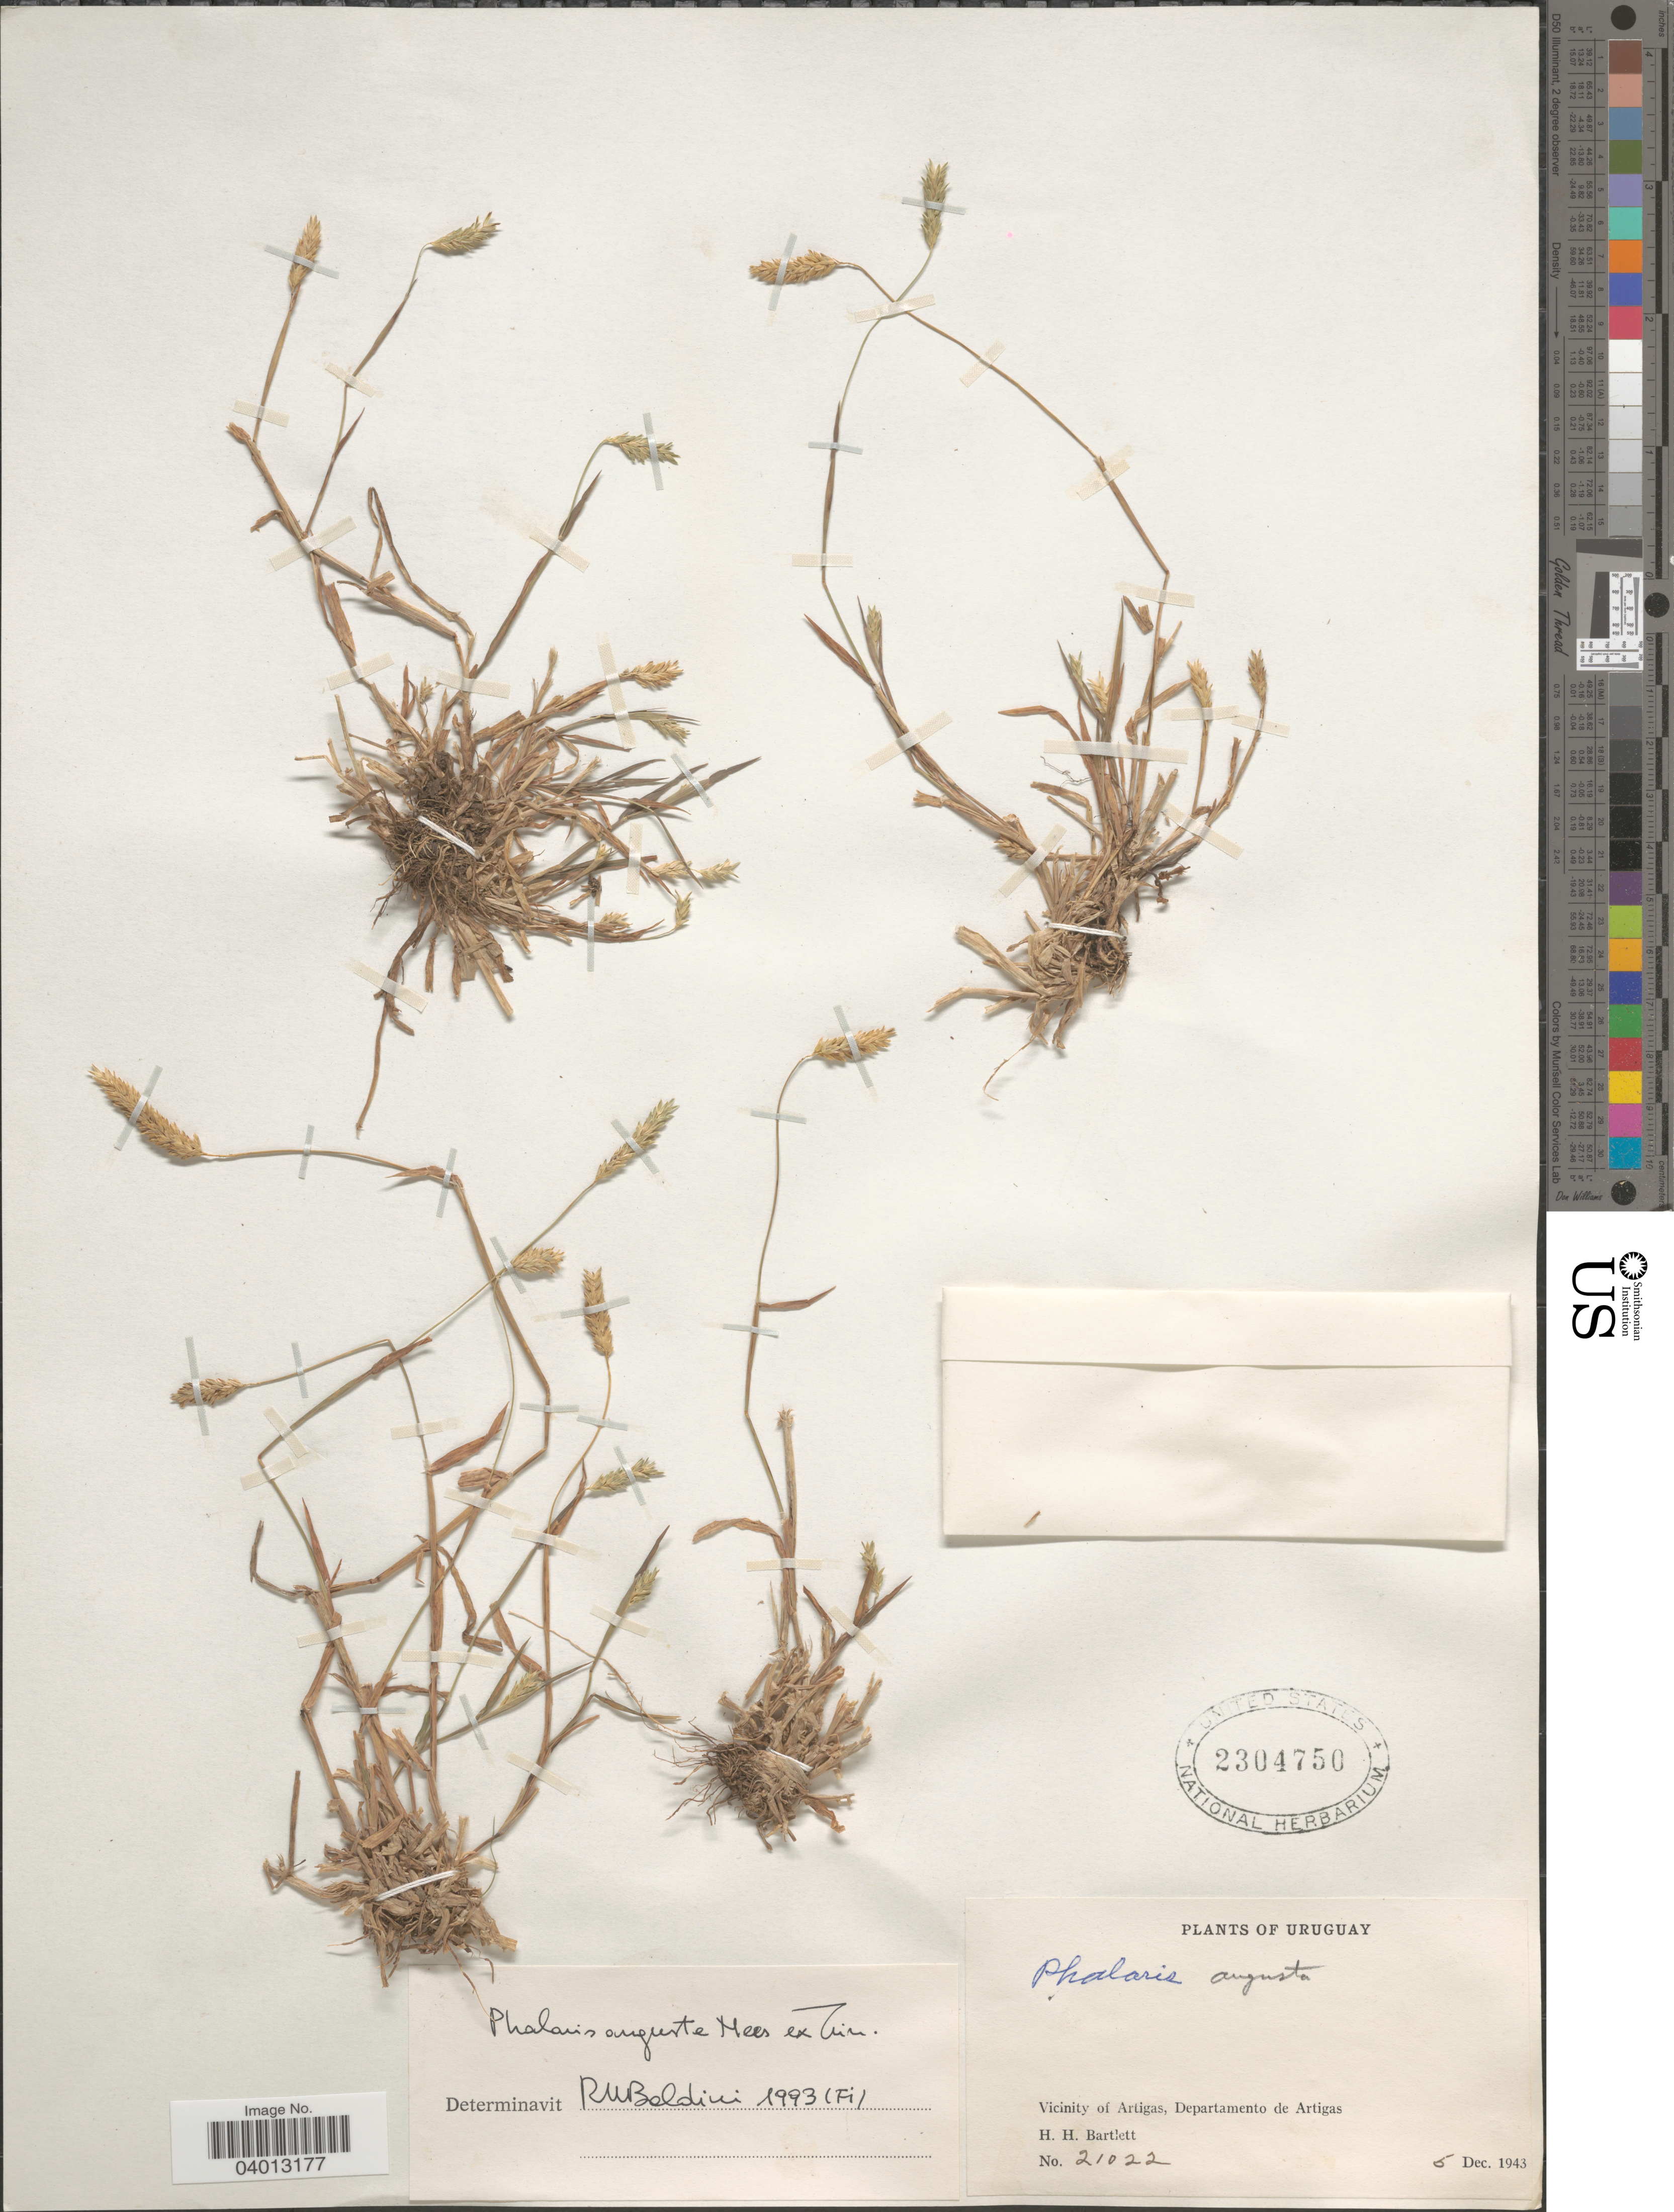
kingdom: Plantae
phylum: Tracheophyta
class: Liliopsida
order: Poales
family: Poaceae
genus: Phalaris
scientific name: Phalaris angusta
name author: Nees ex Trin.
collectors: H. H. Bartlett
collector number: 21022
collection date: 1943-12-05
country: Uruguay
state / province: Artigas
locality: Vicinity of Artigas, Departamento de Artigas.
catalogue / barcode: US 2304750